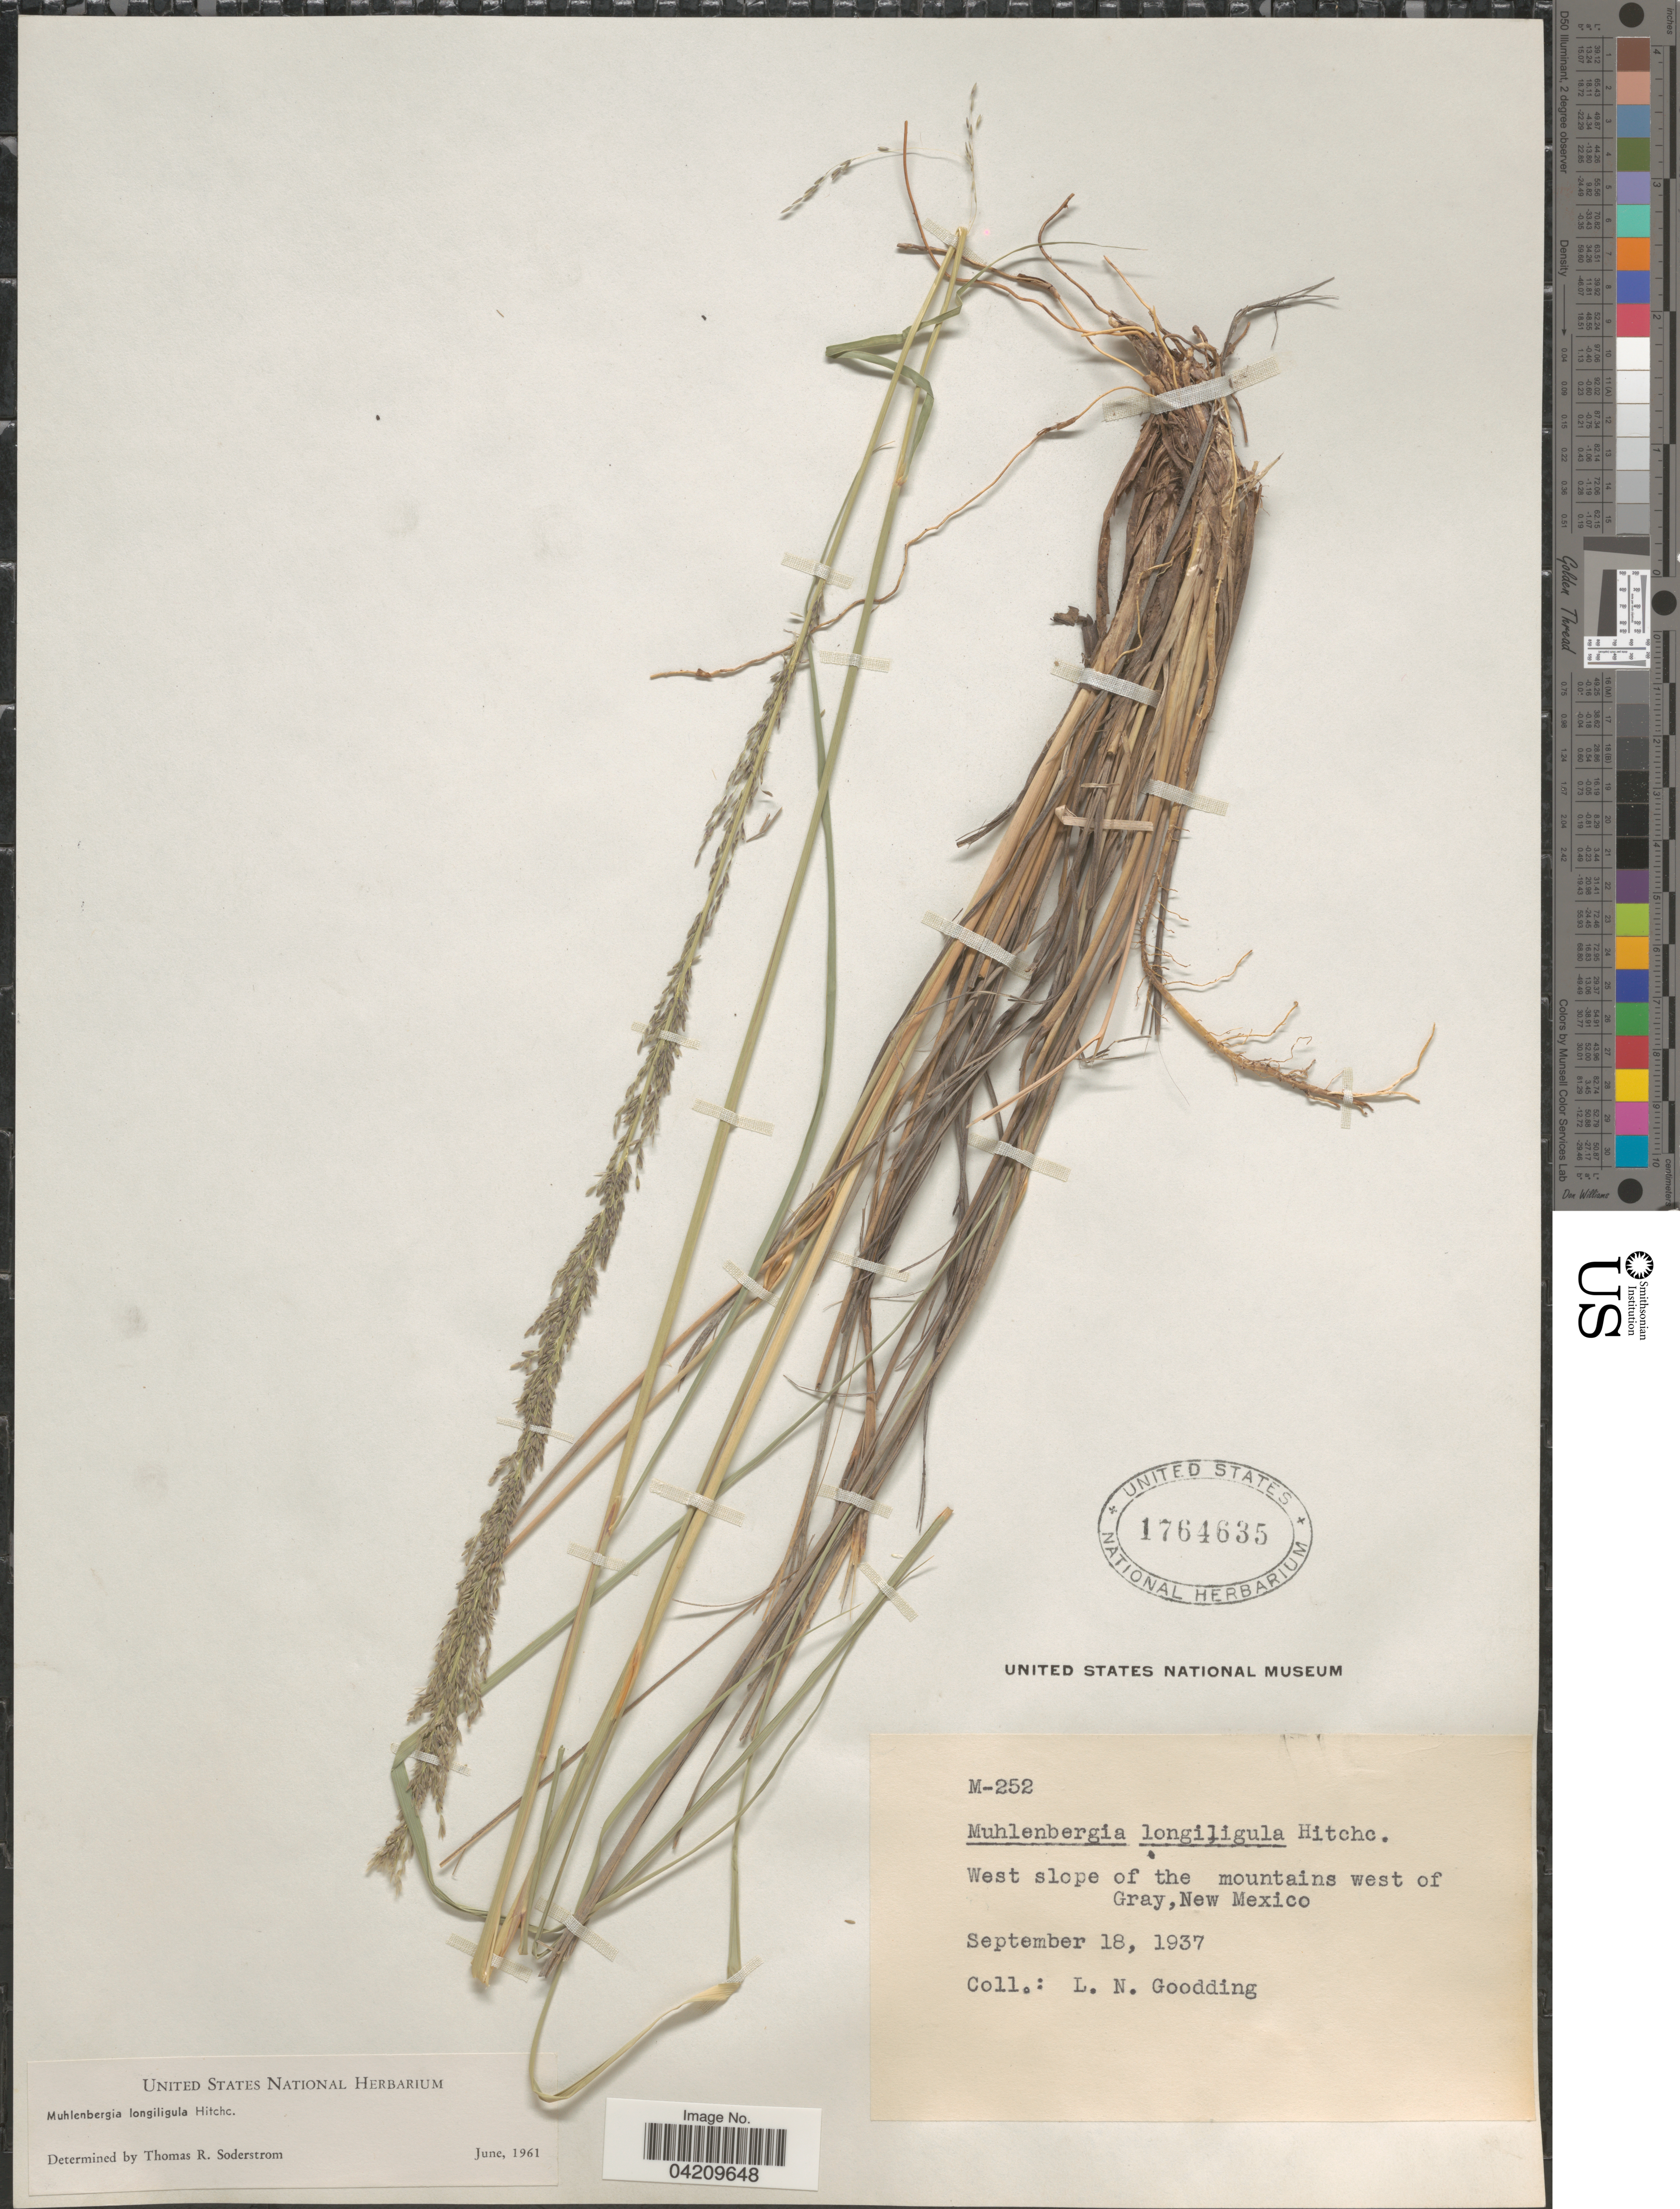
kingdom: Plantae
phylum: Tracheophyta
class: Liliopsida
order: Poales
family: Poaceae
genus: Muhlenbergia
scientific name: Muhlenbergia longiligula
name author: Hitchc.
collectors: L. N. Goodding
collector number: M-252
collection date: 1937-09-18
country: United States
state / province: New Mexico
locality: West slope of the mountains west of Gray.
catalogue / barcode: US 1764635